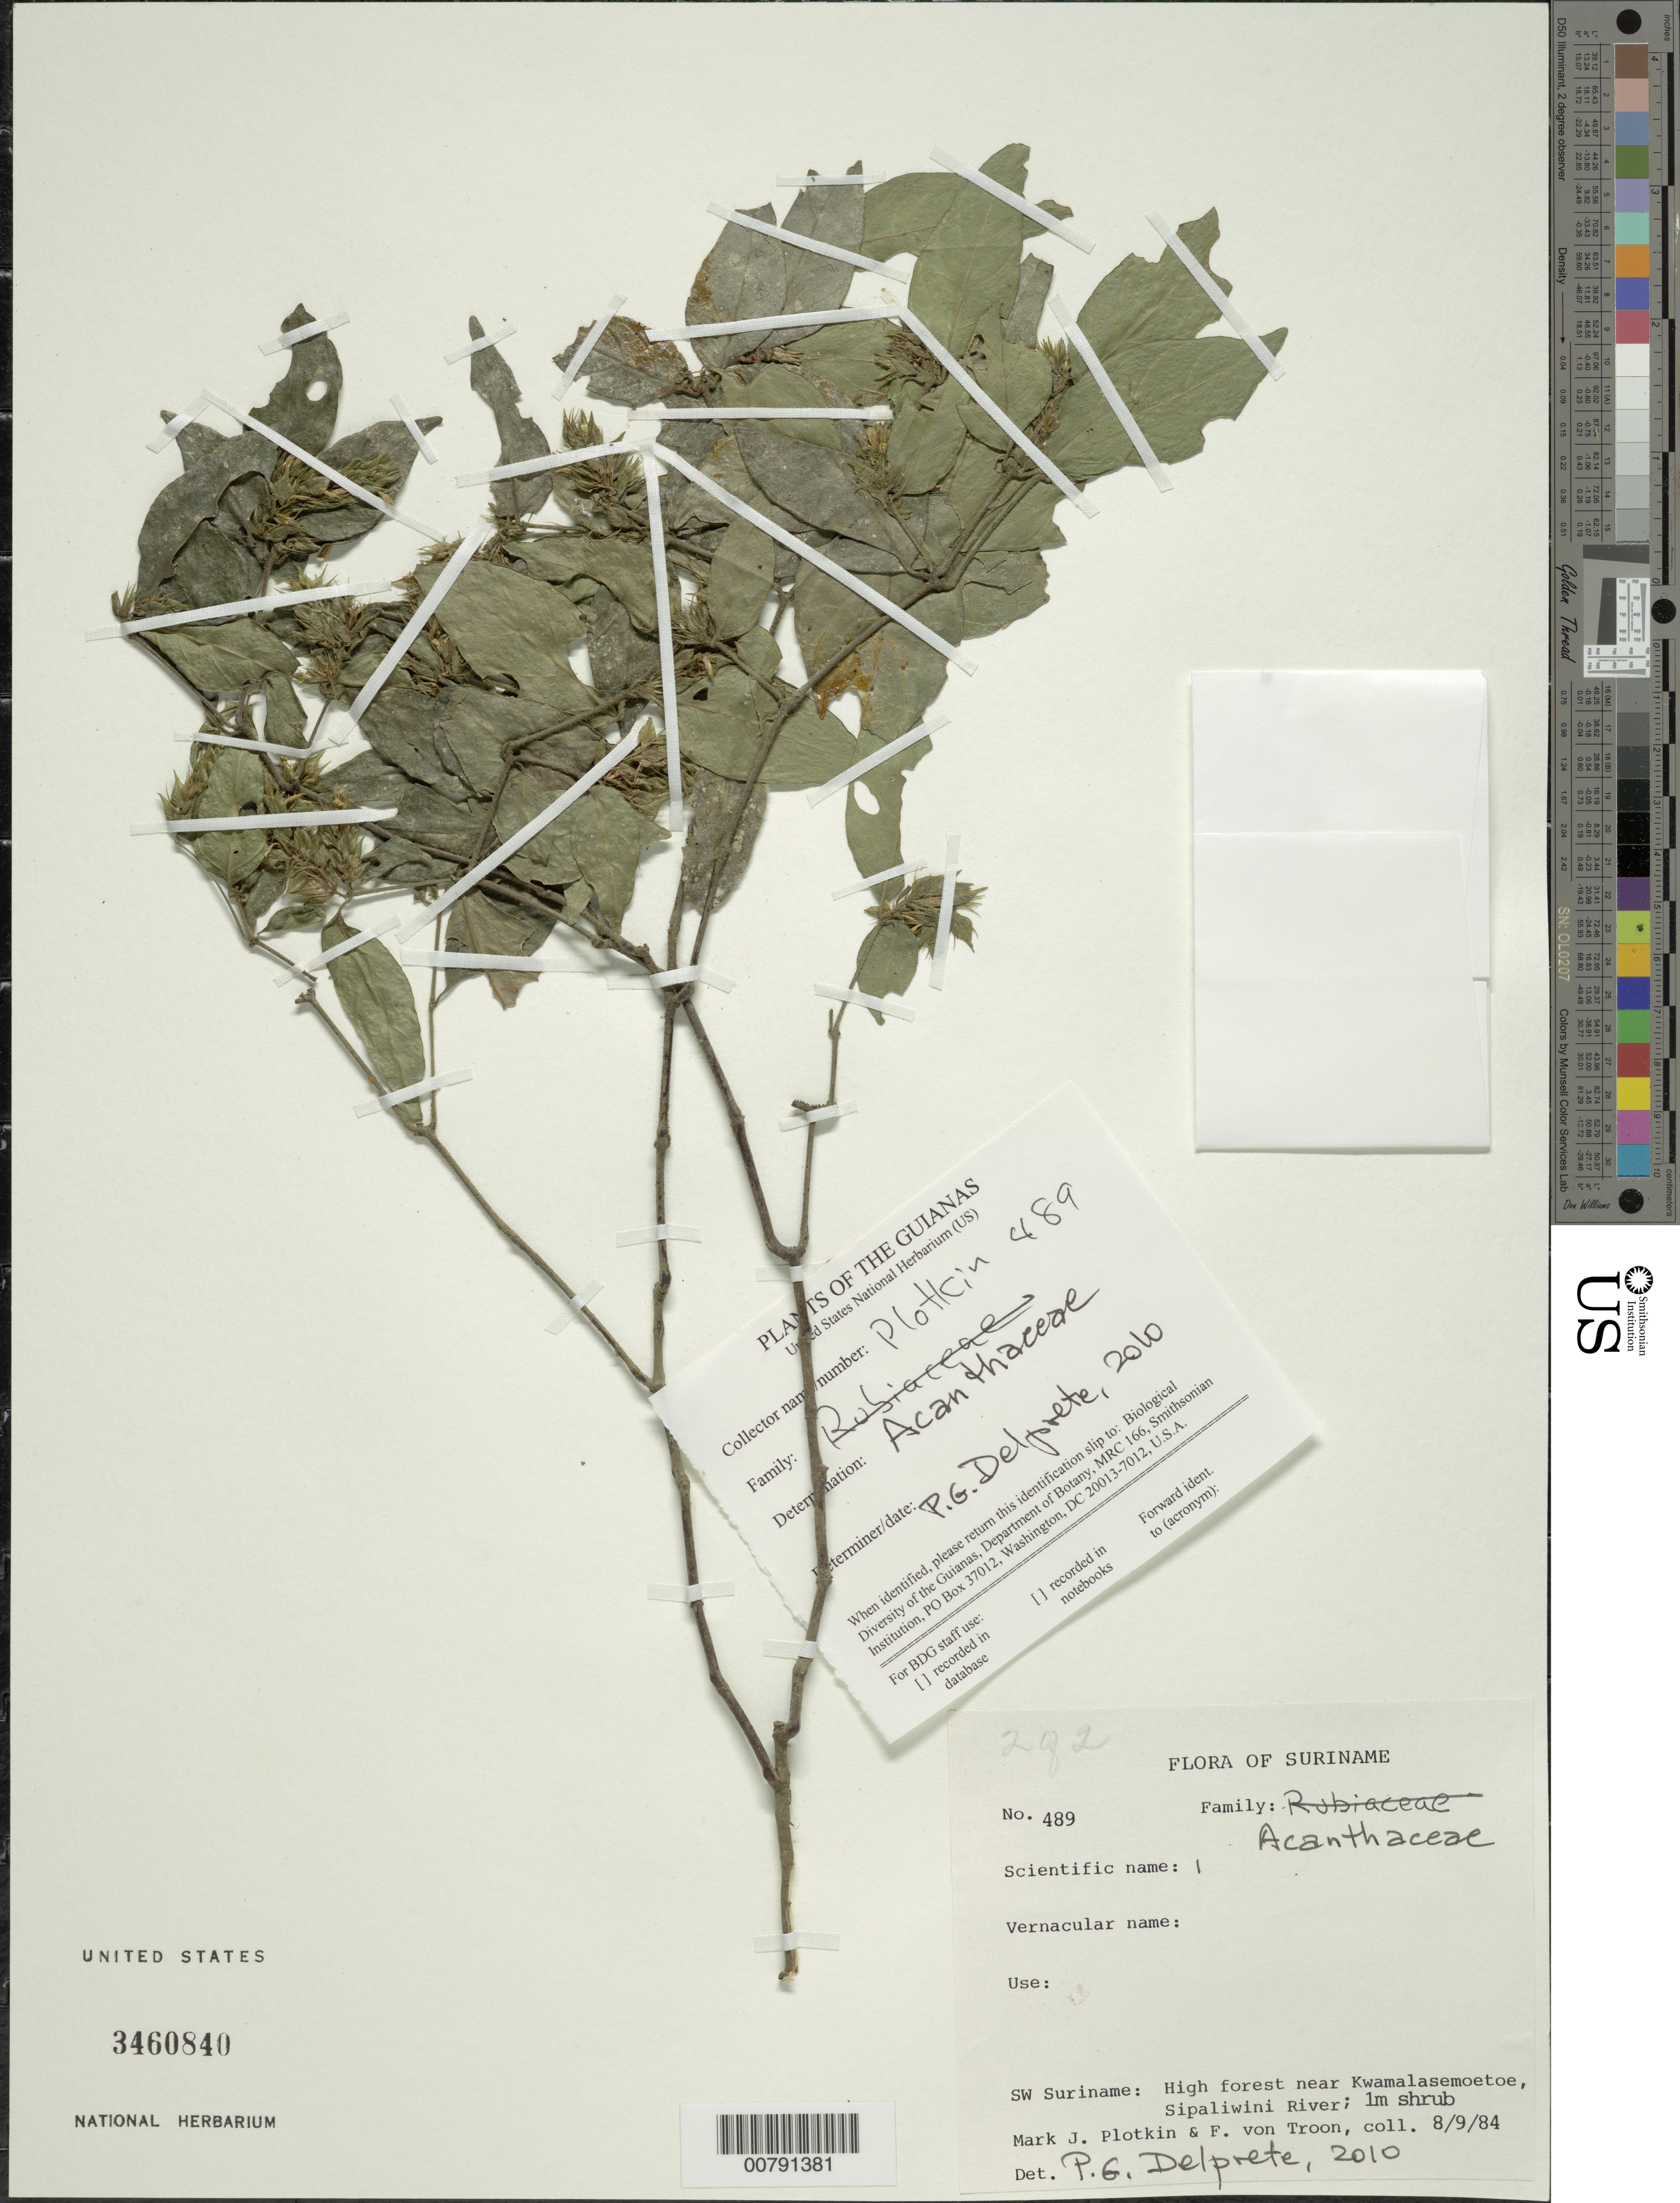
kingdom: Plantae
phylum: Tracheophyta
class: Magnoliopsida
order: Lamiales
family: Acanthaceae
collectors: M. Plotkin & F. Troon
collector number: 489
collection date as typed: Transcribed d/m/y: 8/9/84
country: Suriname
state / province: Sipaliwini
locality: The Guianas. SW Suriname: High forest near Kwamalasemoetoe, Sipaliwini River.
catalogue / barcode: US 3460840